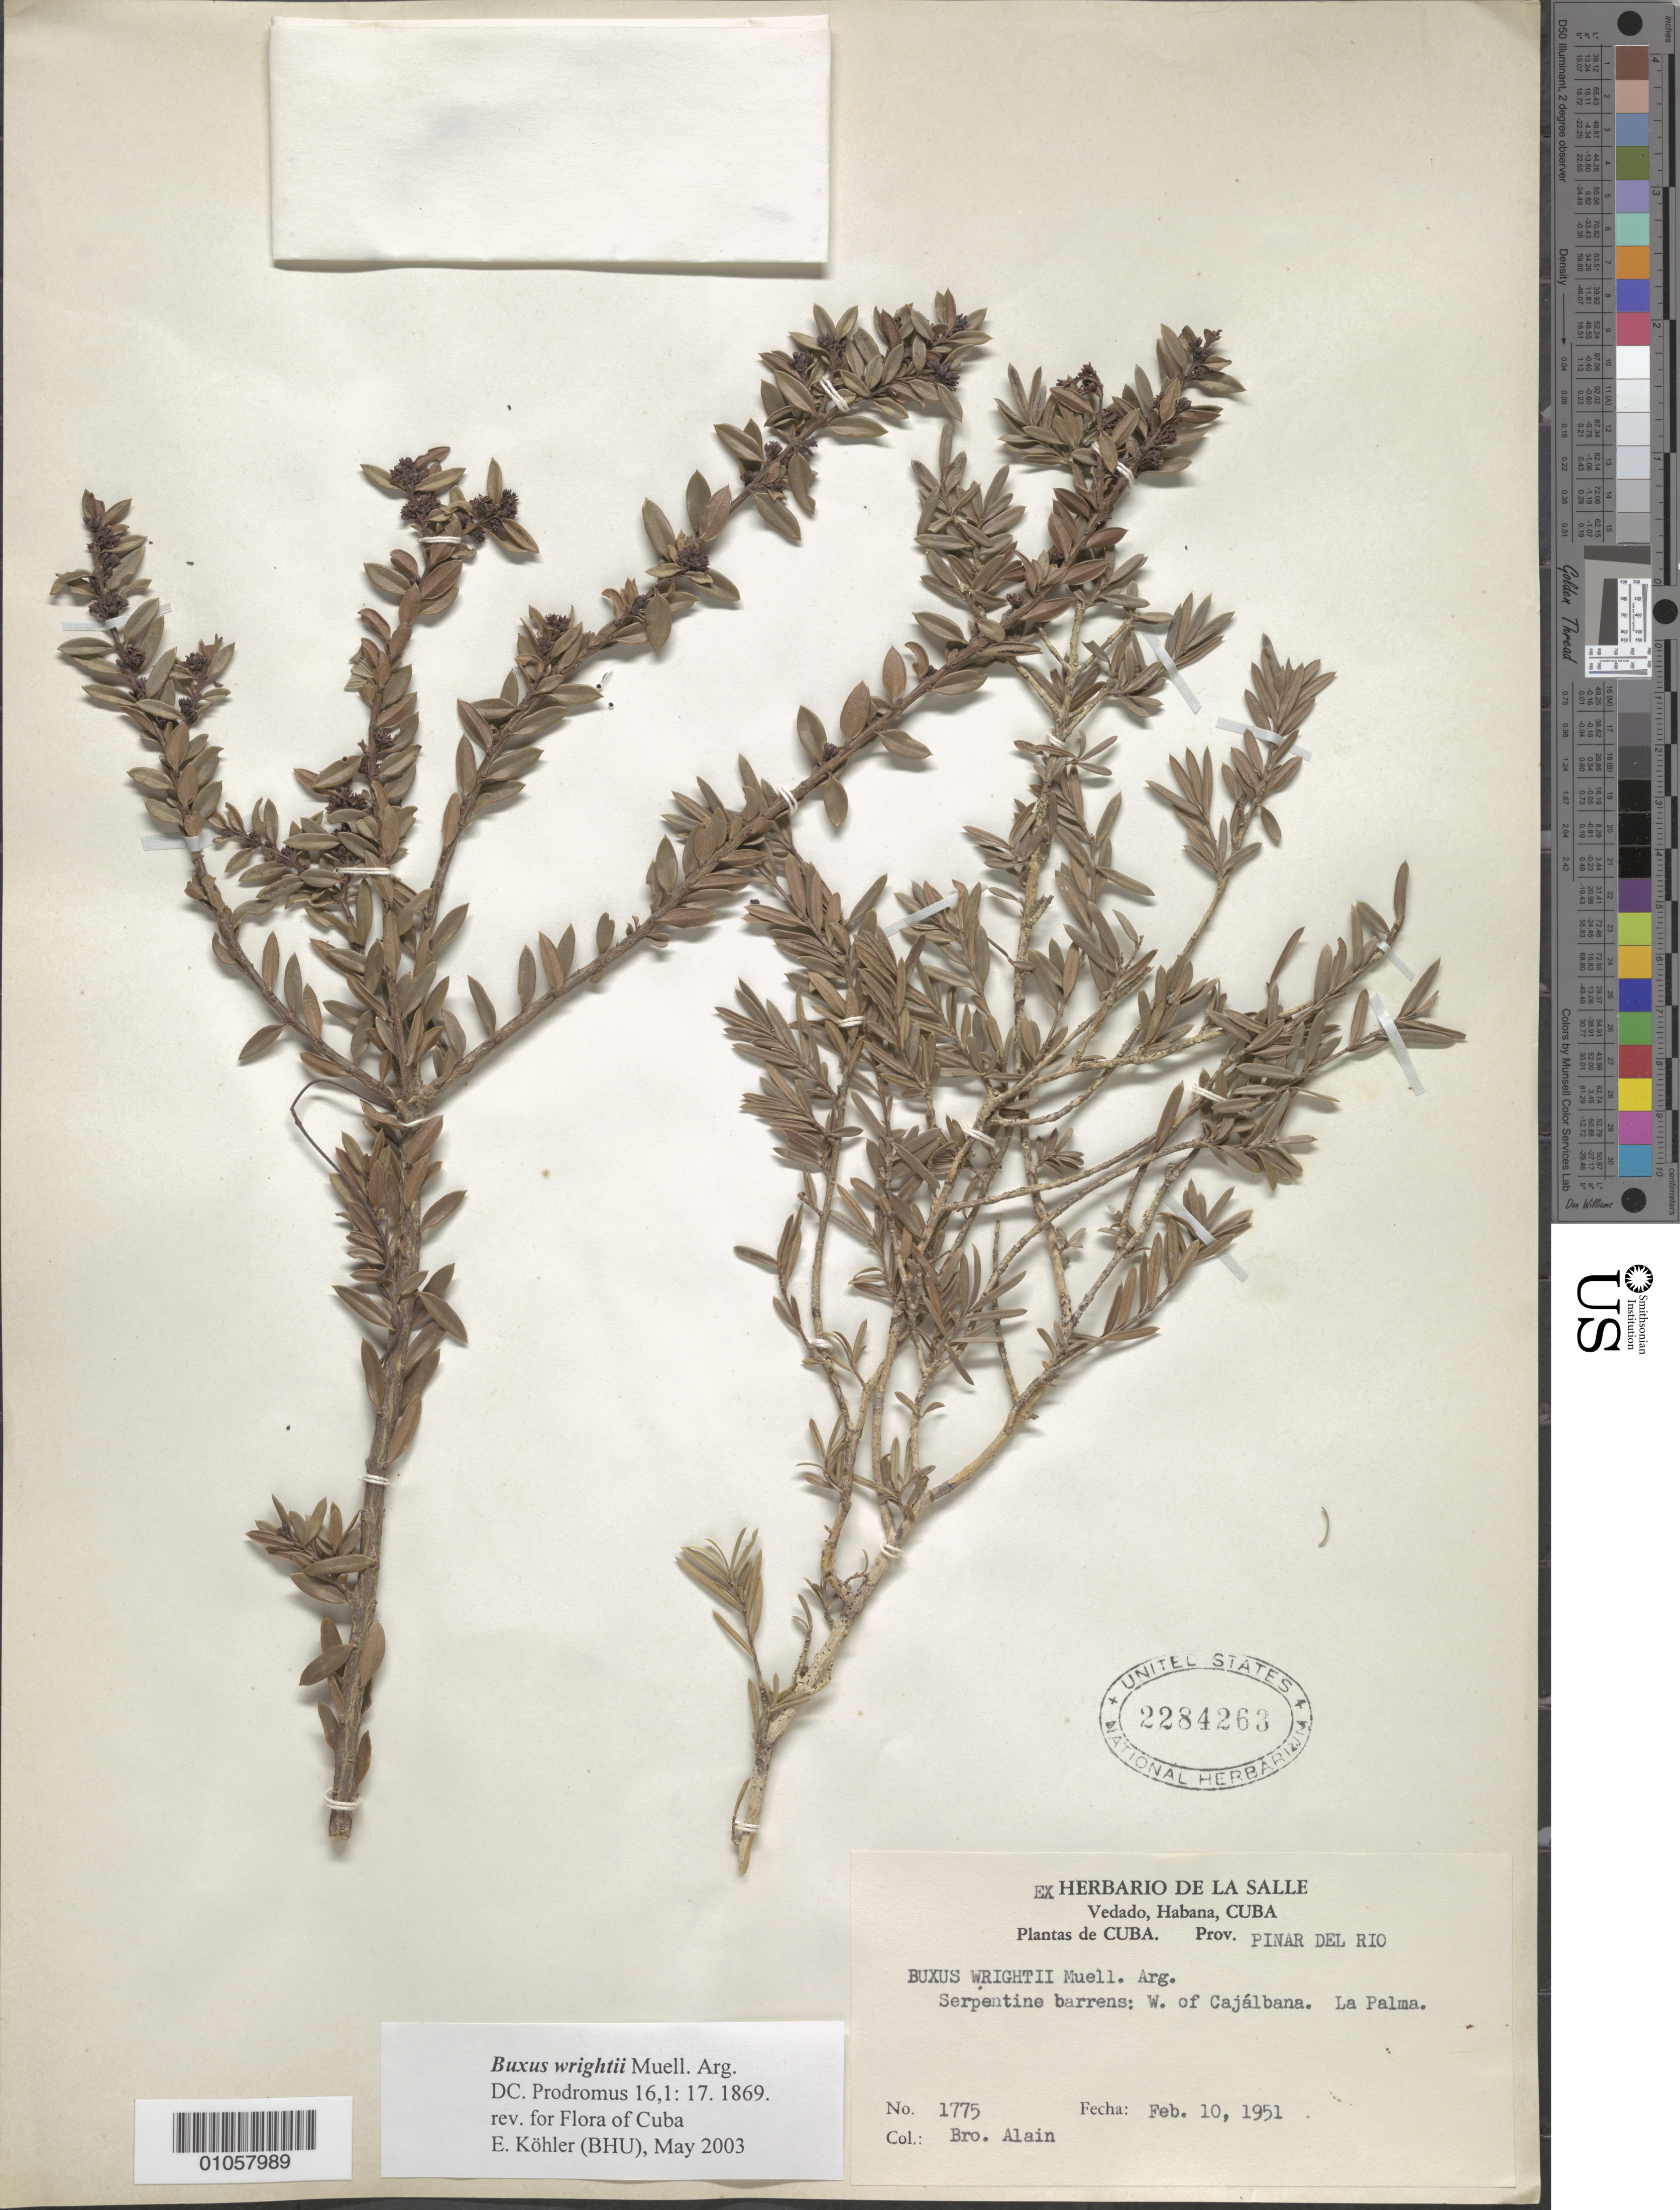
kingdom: Plantae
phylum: Tracheophyta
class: Magnoliopsida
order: Buxales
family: Buxaceae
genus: Buxus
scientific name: Buxus wrightii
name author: Müll. Arg.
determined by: Kohler, E.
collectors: A. H. Liogier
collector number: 1775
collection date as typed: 10 Feb 1951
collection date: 1951-02-10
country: Cuba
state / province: Pinar del Río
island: Cuba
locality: Cajálbana, west of; La Palma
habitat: Serpentine barrens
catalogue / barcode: US 2284263